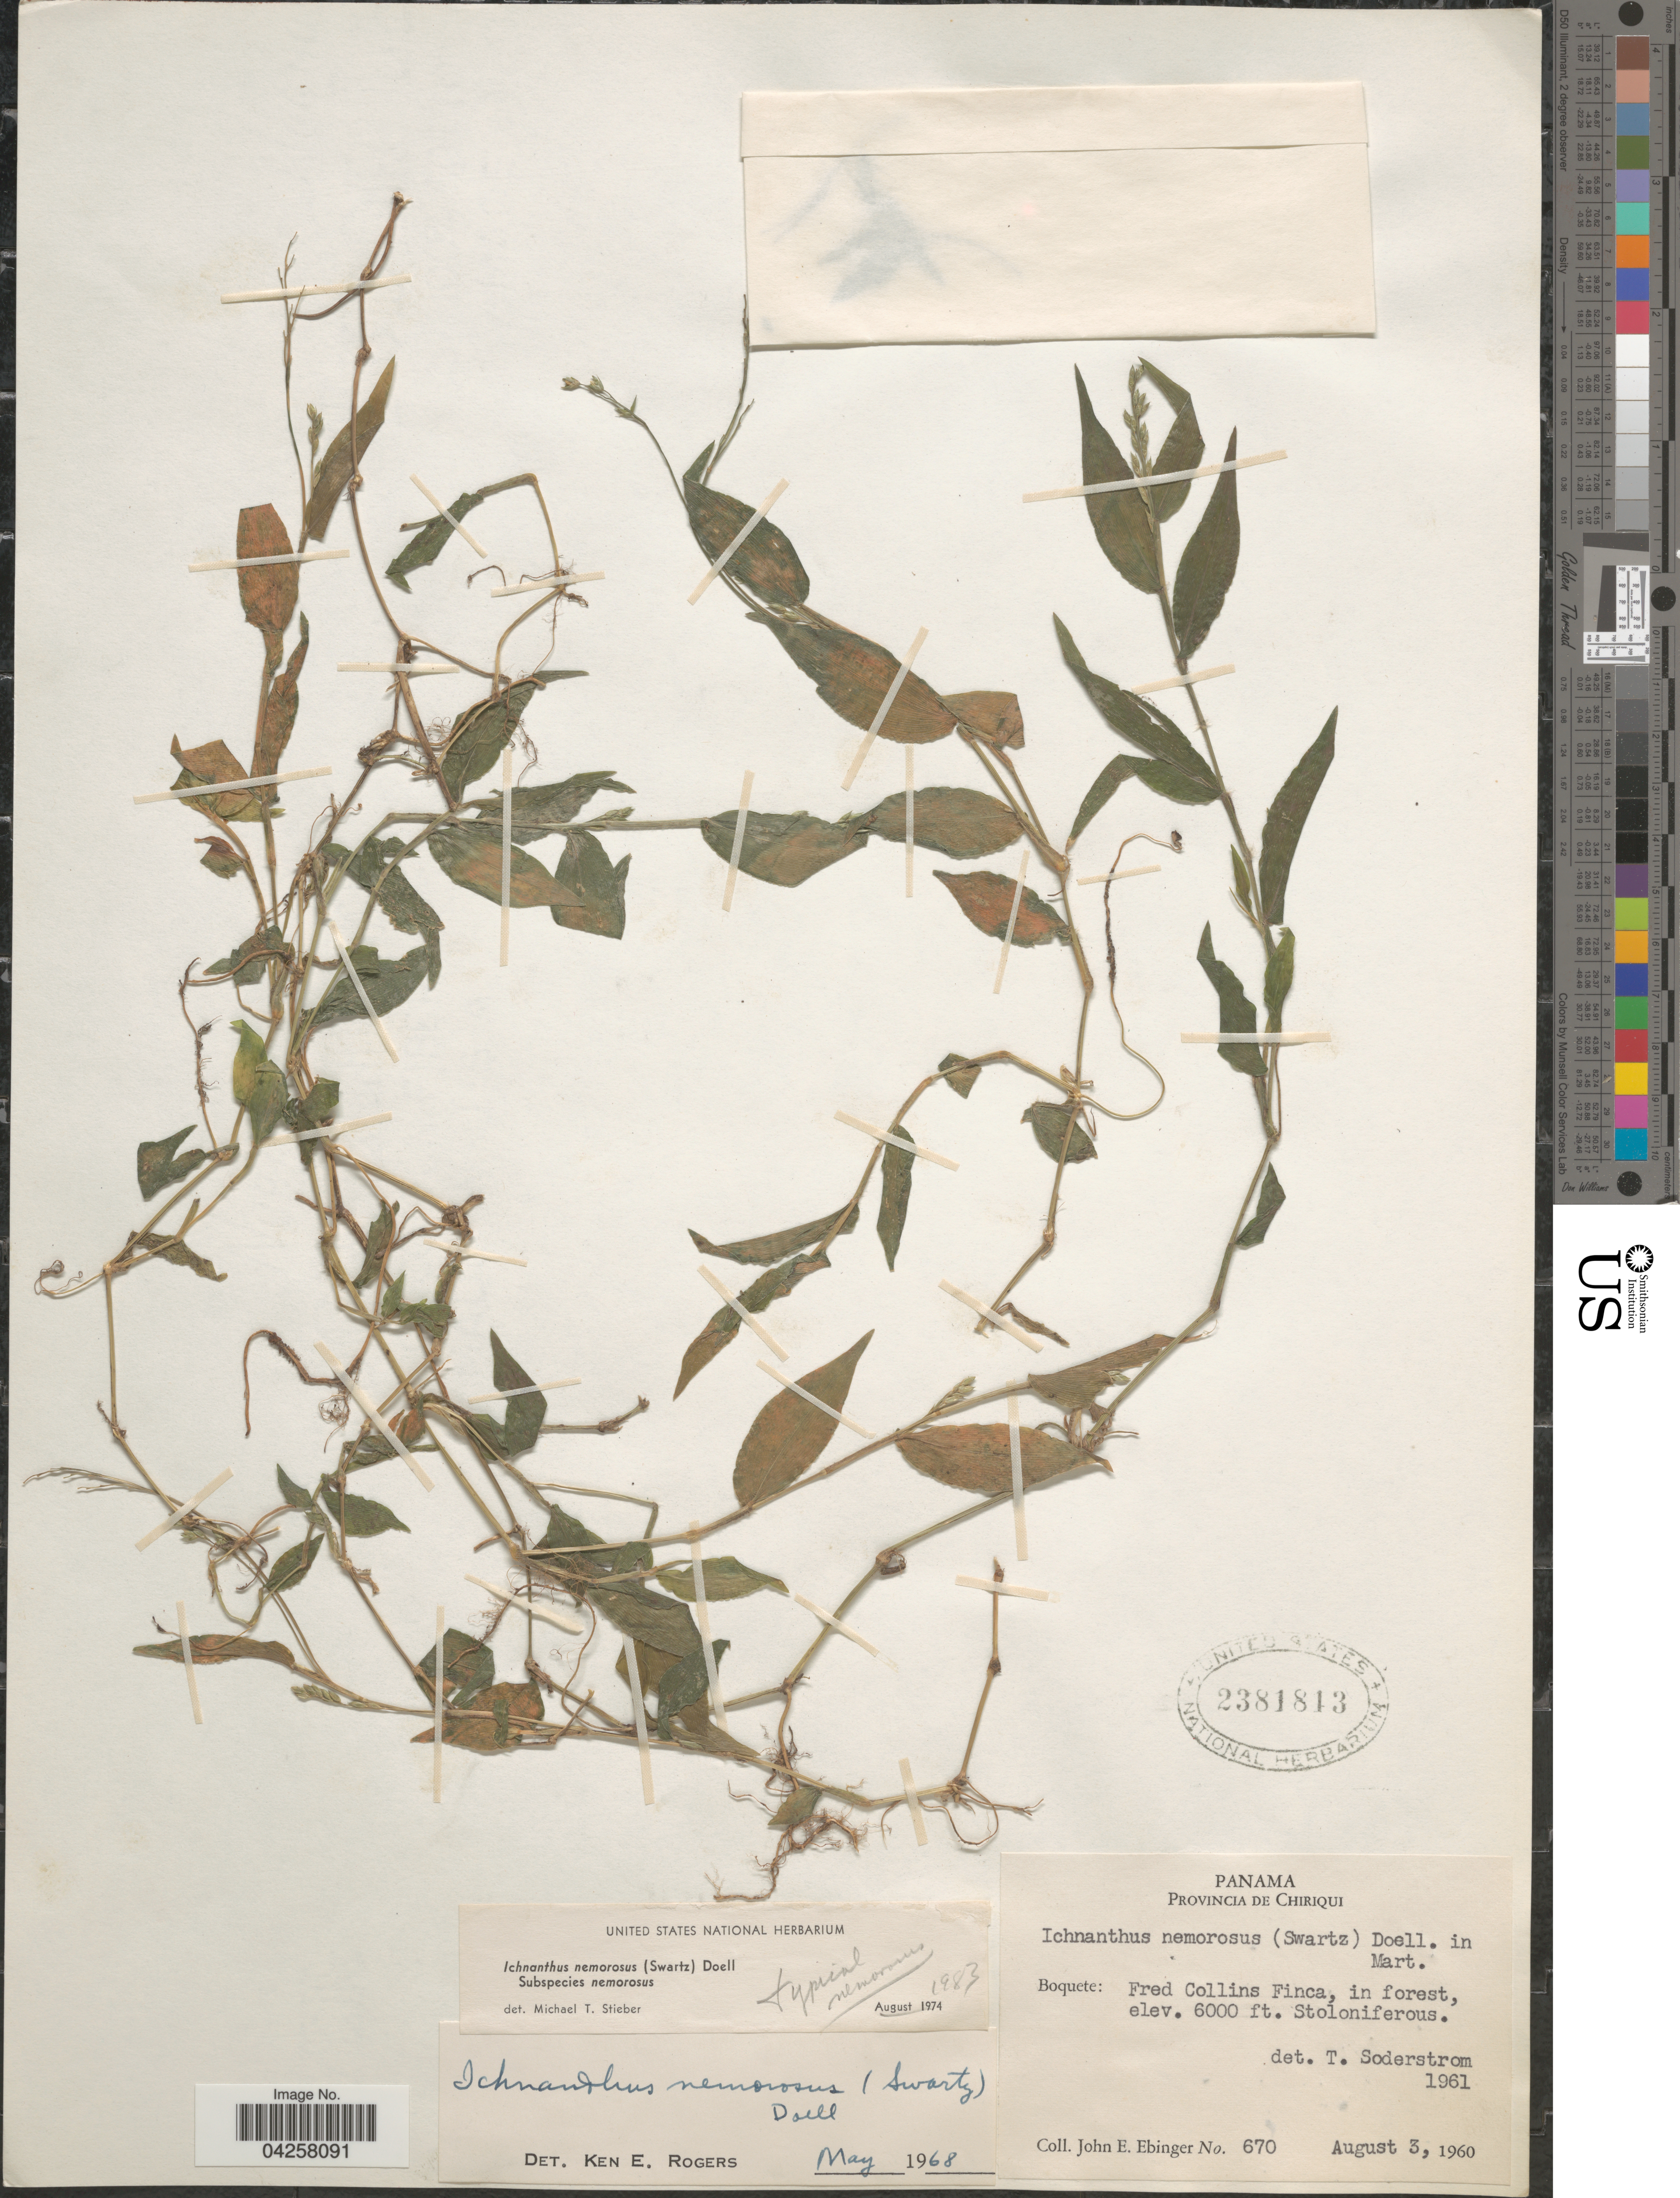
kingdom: Plantae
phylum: Tracheophyta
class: Liliopsida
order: Poales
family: Poaceae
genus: Hildaea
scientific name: Hildaea nemorosa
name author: (Sw.) C. Silva & R.P. Oliveira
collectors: J. Ebinger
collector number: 670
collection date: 1960-08-03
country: Panama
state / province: Chiriqui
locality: Boquete: Fred Collins Finca, in forest.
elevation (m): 1829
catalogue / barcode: US 2381813